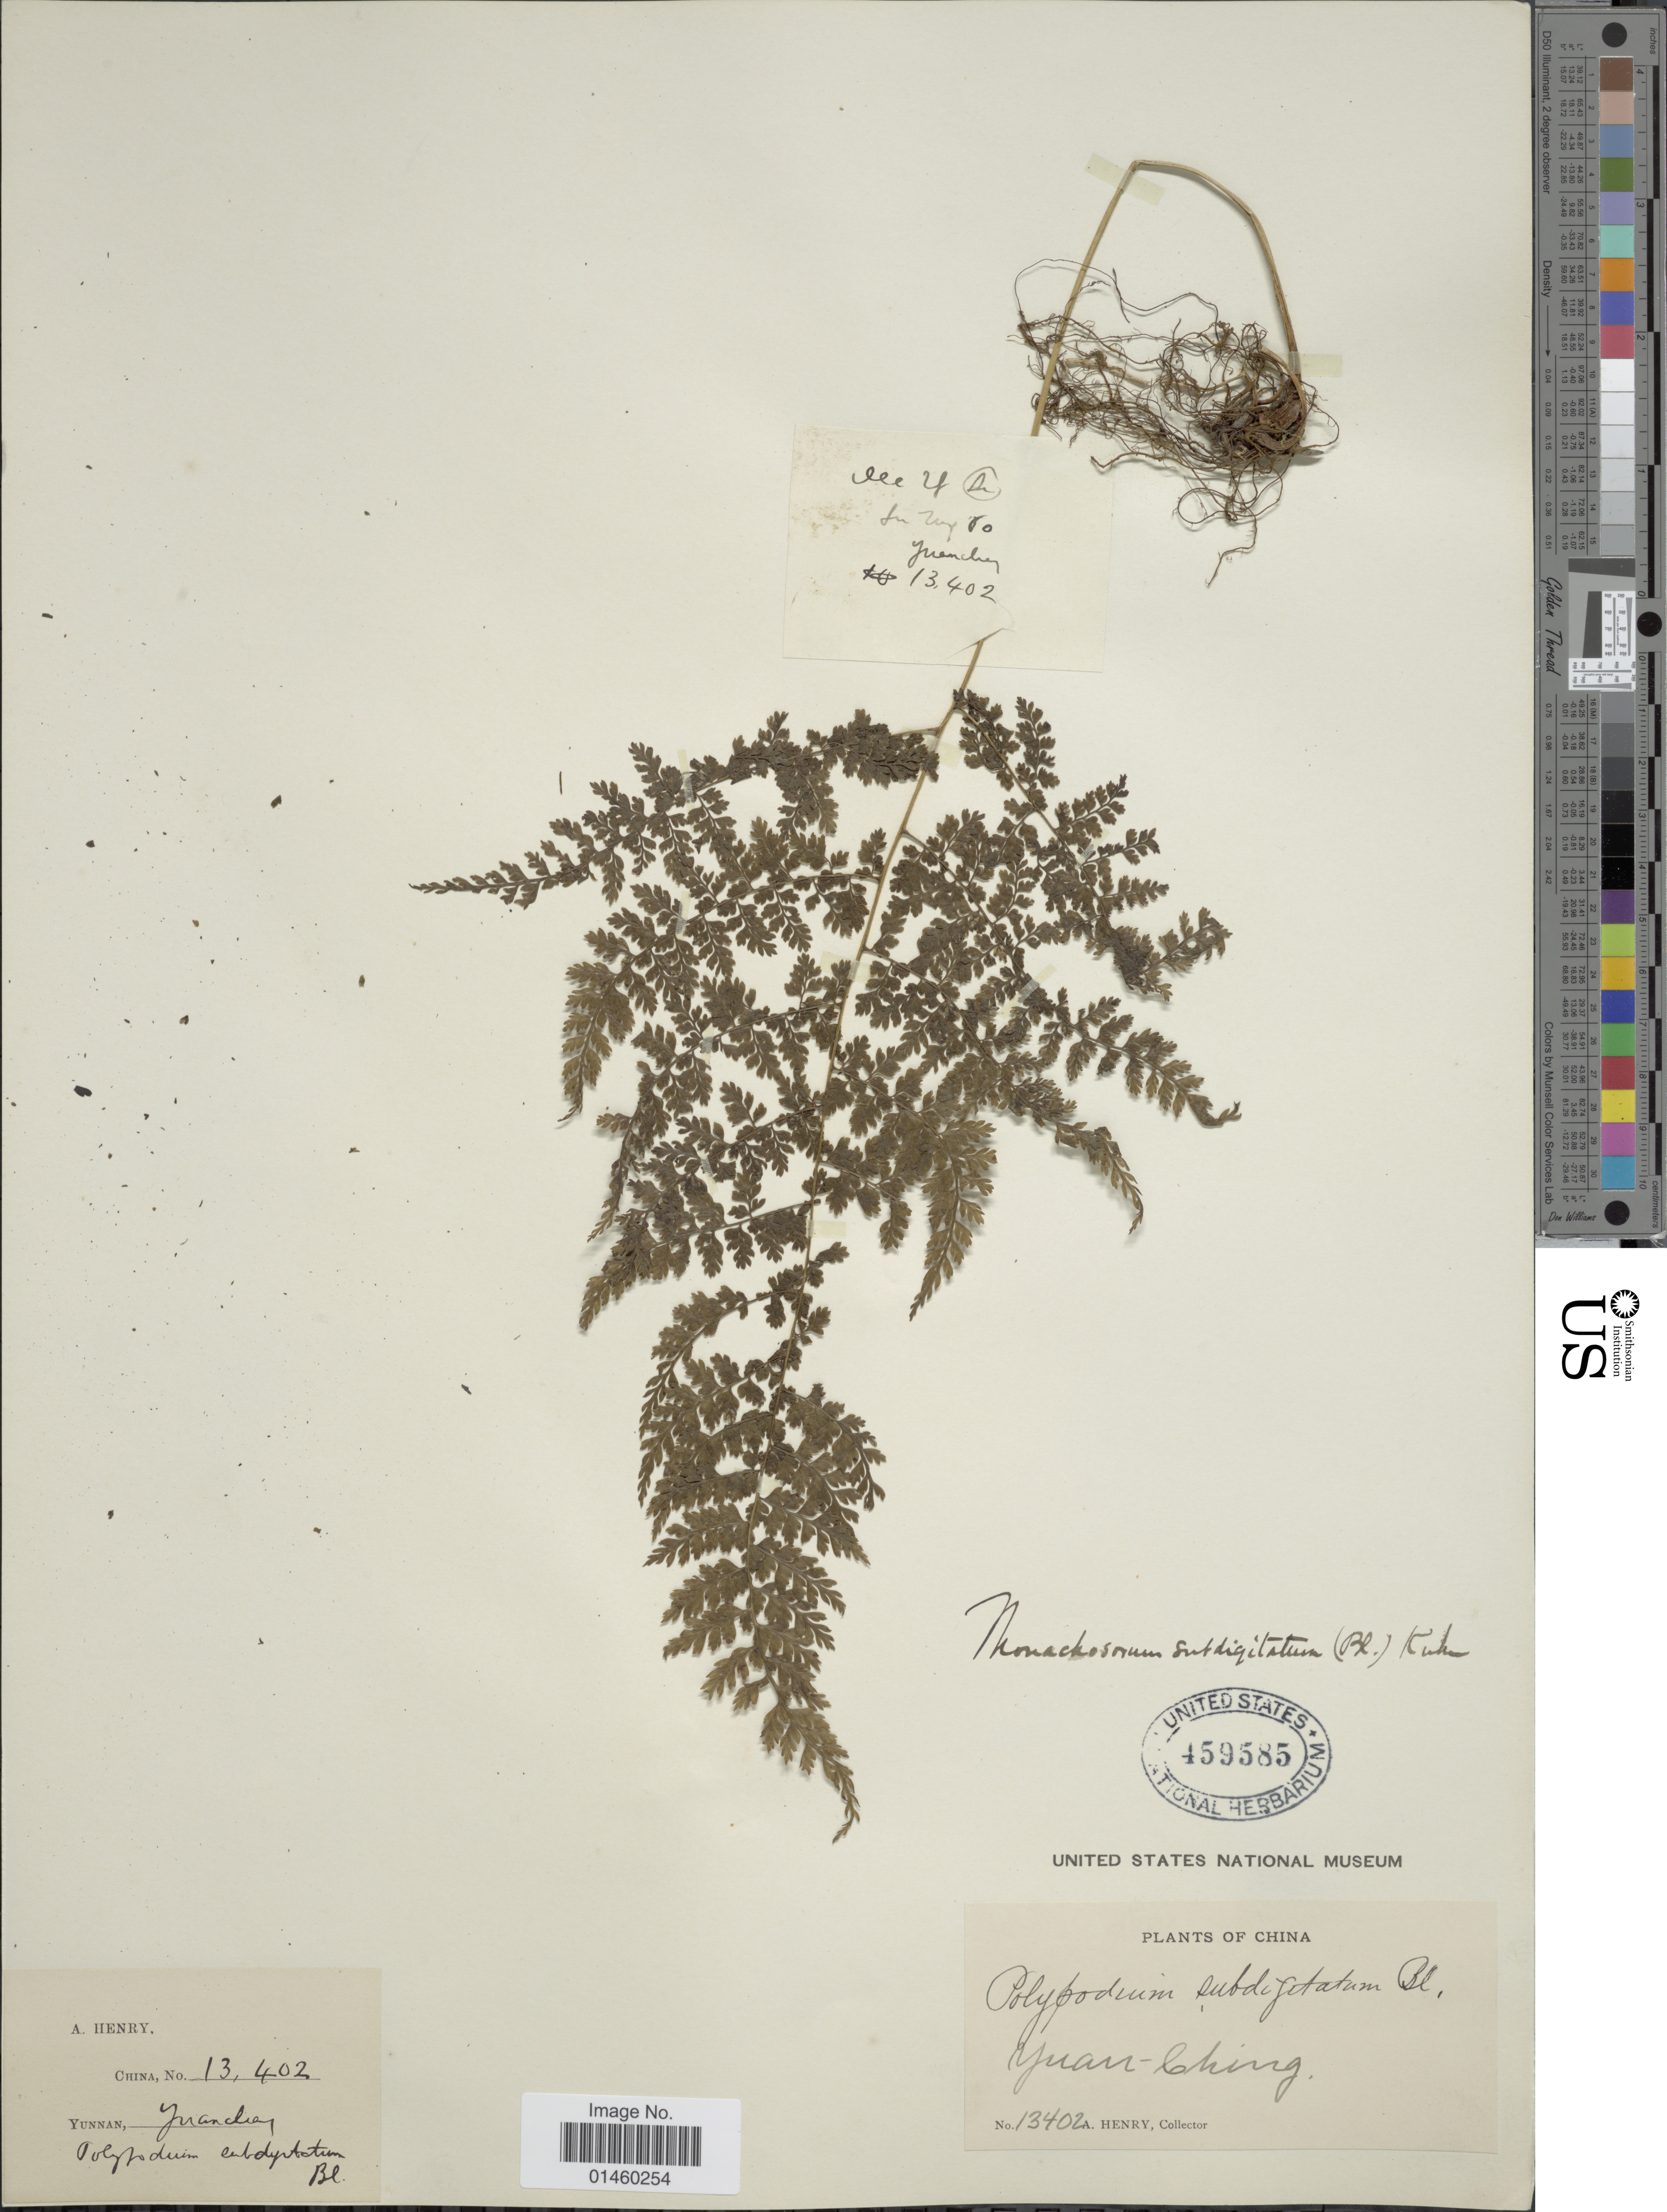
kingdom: Plantae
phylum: Tracheophyta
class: Polypodiopsida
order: Polypodiales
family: Dennstaedtiaceae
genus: Monachosorum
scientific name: Monachosorum subdigitatum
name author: (Blume) Kuhn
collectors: A. Henry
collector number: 13402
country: China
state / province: Yunnan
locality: Yuan-ching.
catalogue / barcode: US 459585